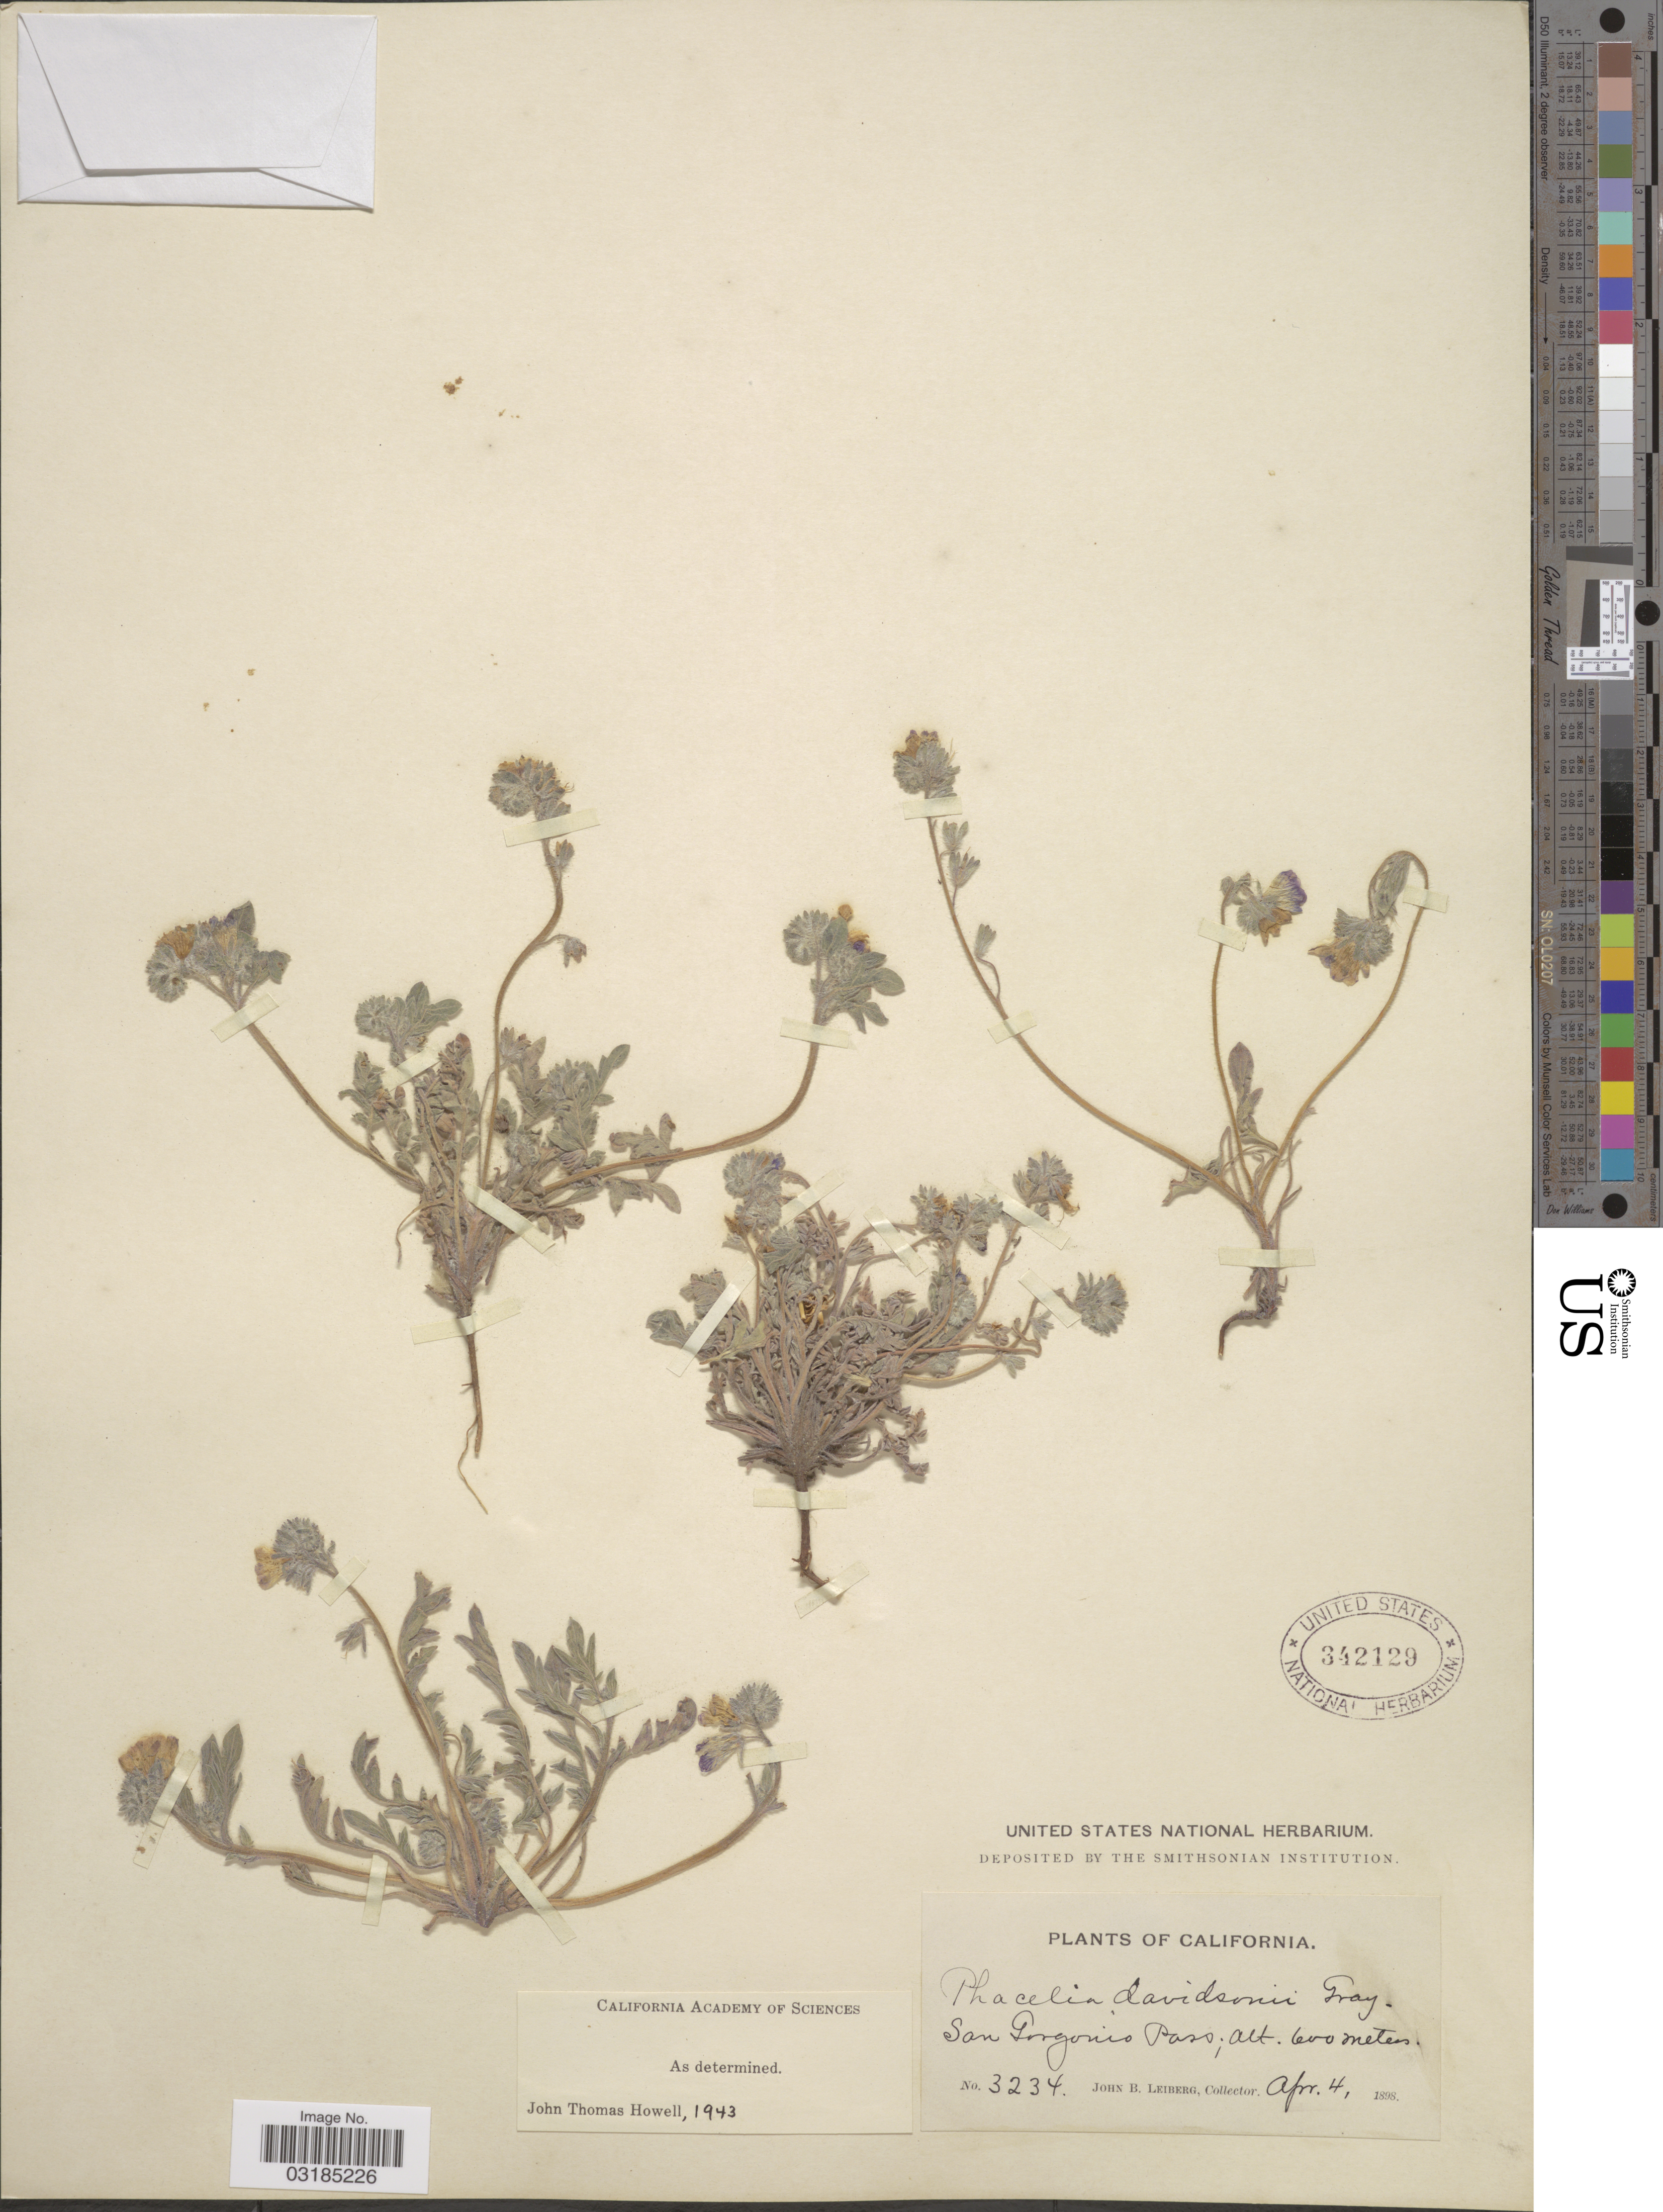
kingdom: Plantae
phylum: Tracheophyta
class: Magnoliopsida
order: Boraginales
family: Hydrophyllaceae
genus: Phacelia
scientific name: Phacelia davidsonii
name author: A. Gray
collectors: J. B. Leiberg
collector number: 3234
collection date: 1898-04-04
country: United States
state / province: California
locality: San Gorgonio Pass.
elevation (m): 600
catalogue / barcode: US 342129